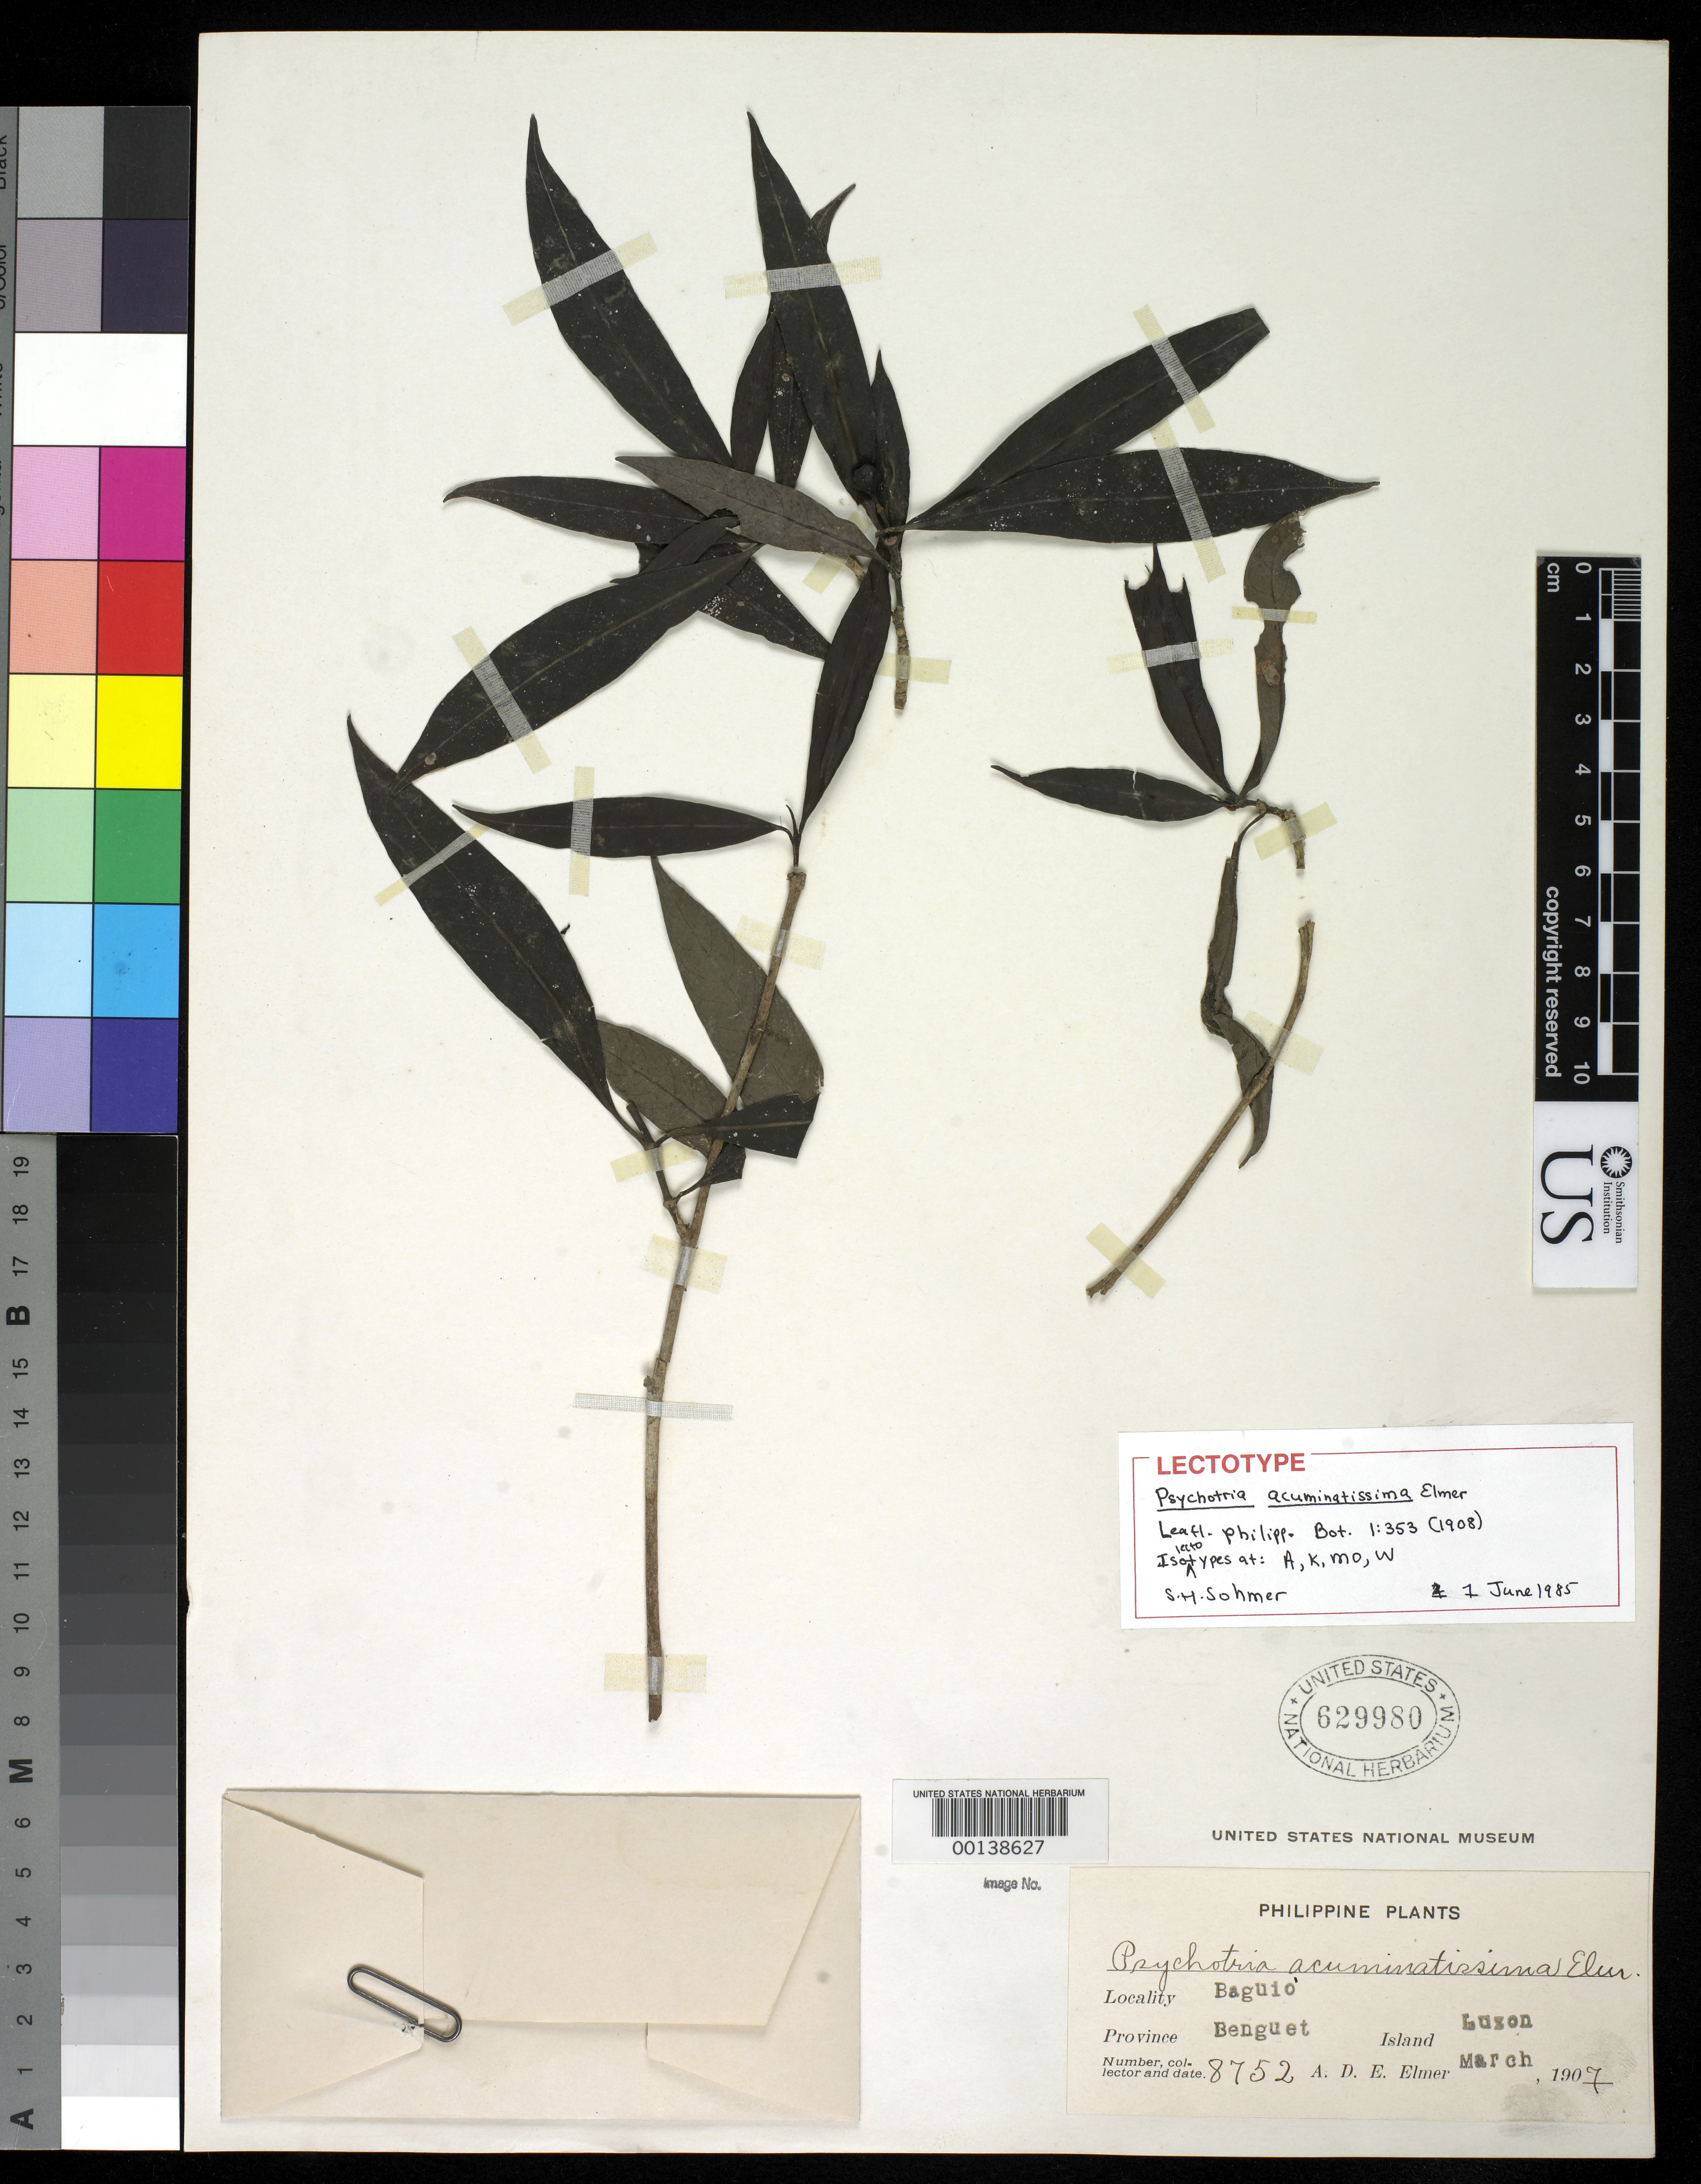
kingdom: Plantae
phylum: Tracheophyta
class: Magnoliopsida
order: Gentianales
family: Rubiaceae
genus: Psychotria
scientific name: Psychotria acuminatissima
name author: Elmer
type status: Isotype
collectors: A. D. E. Elmer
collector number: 8752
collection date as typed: Mar 1907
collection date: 1907-03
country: Philippines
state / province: Cordillera (Administrative Region)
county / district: Benguet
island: Luzon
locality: Baguio.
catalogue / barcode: US 629980